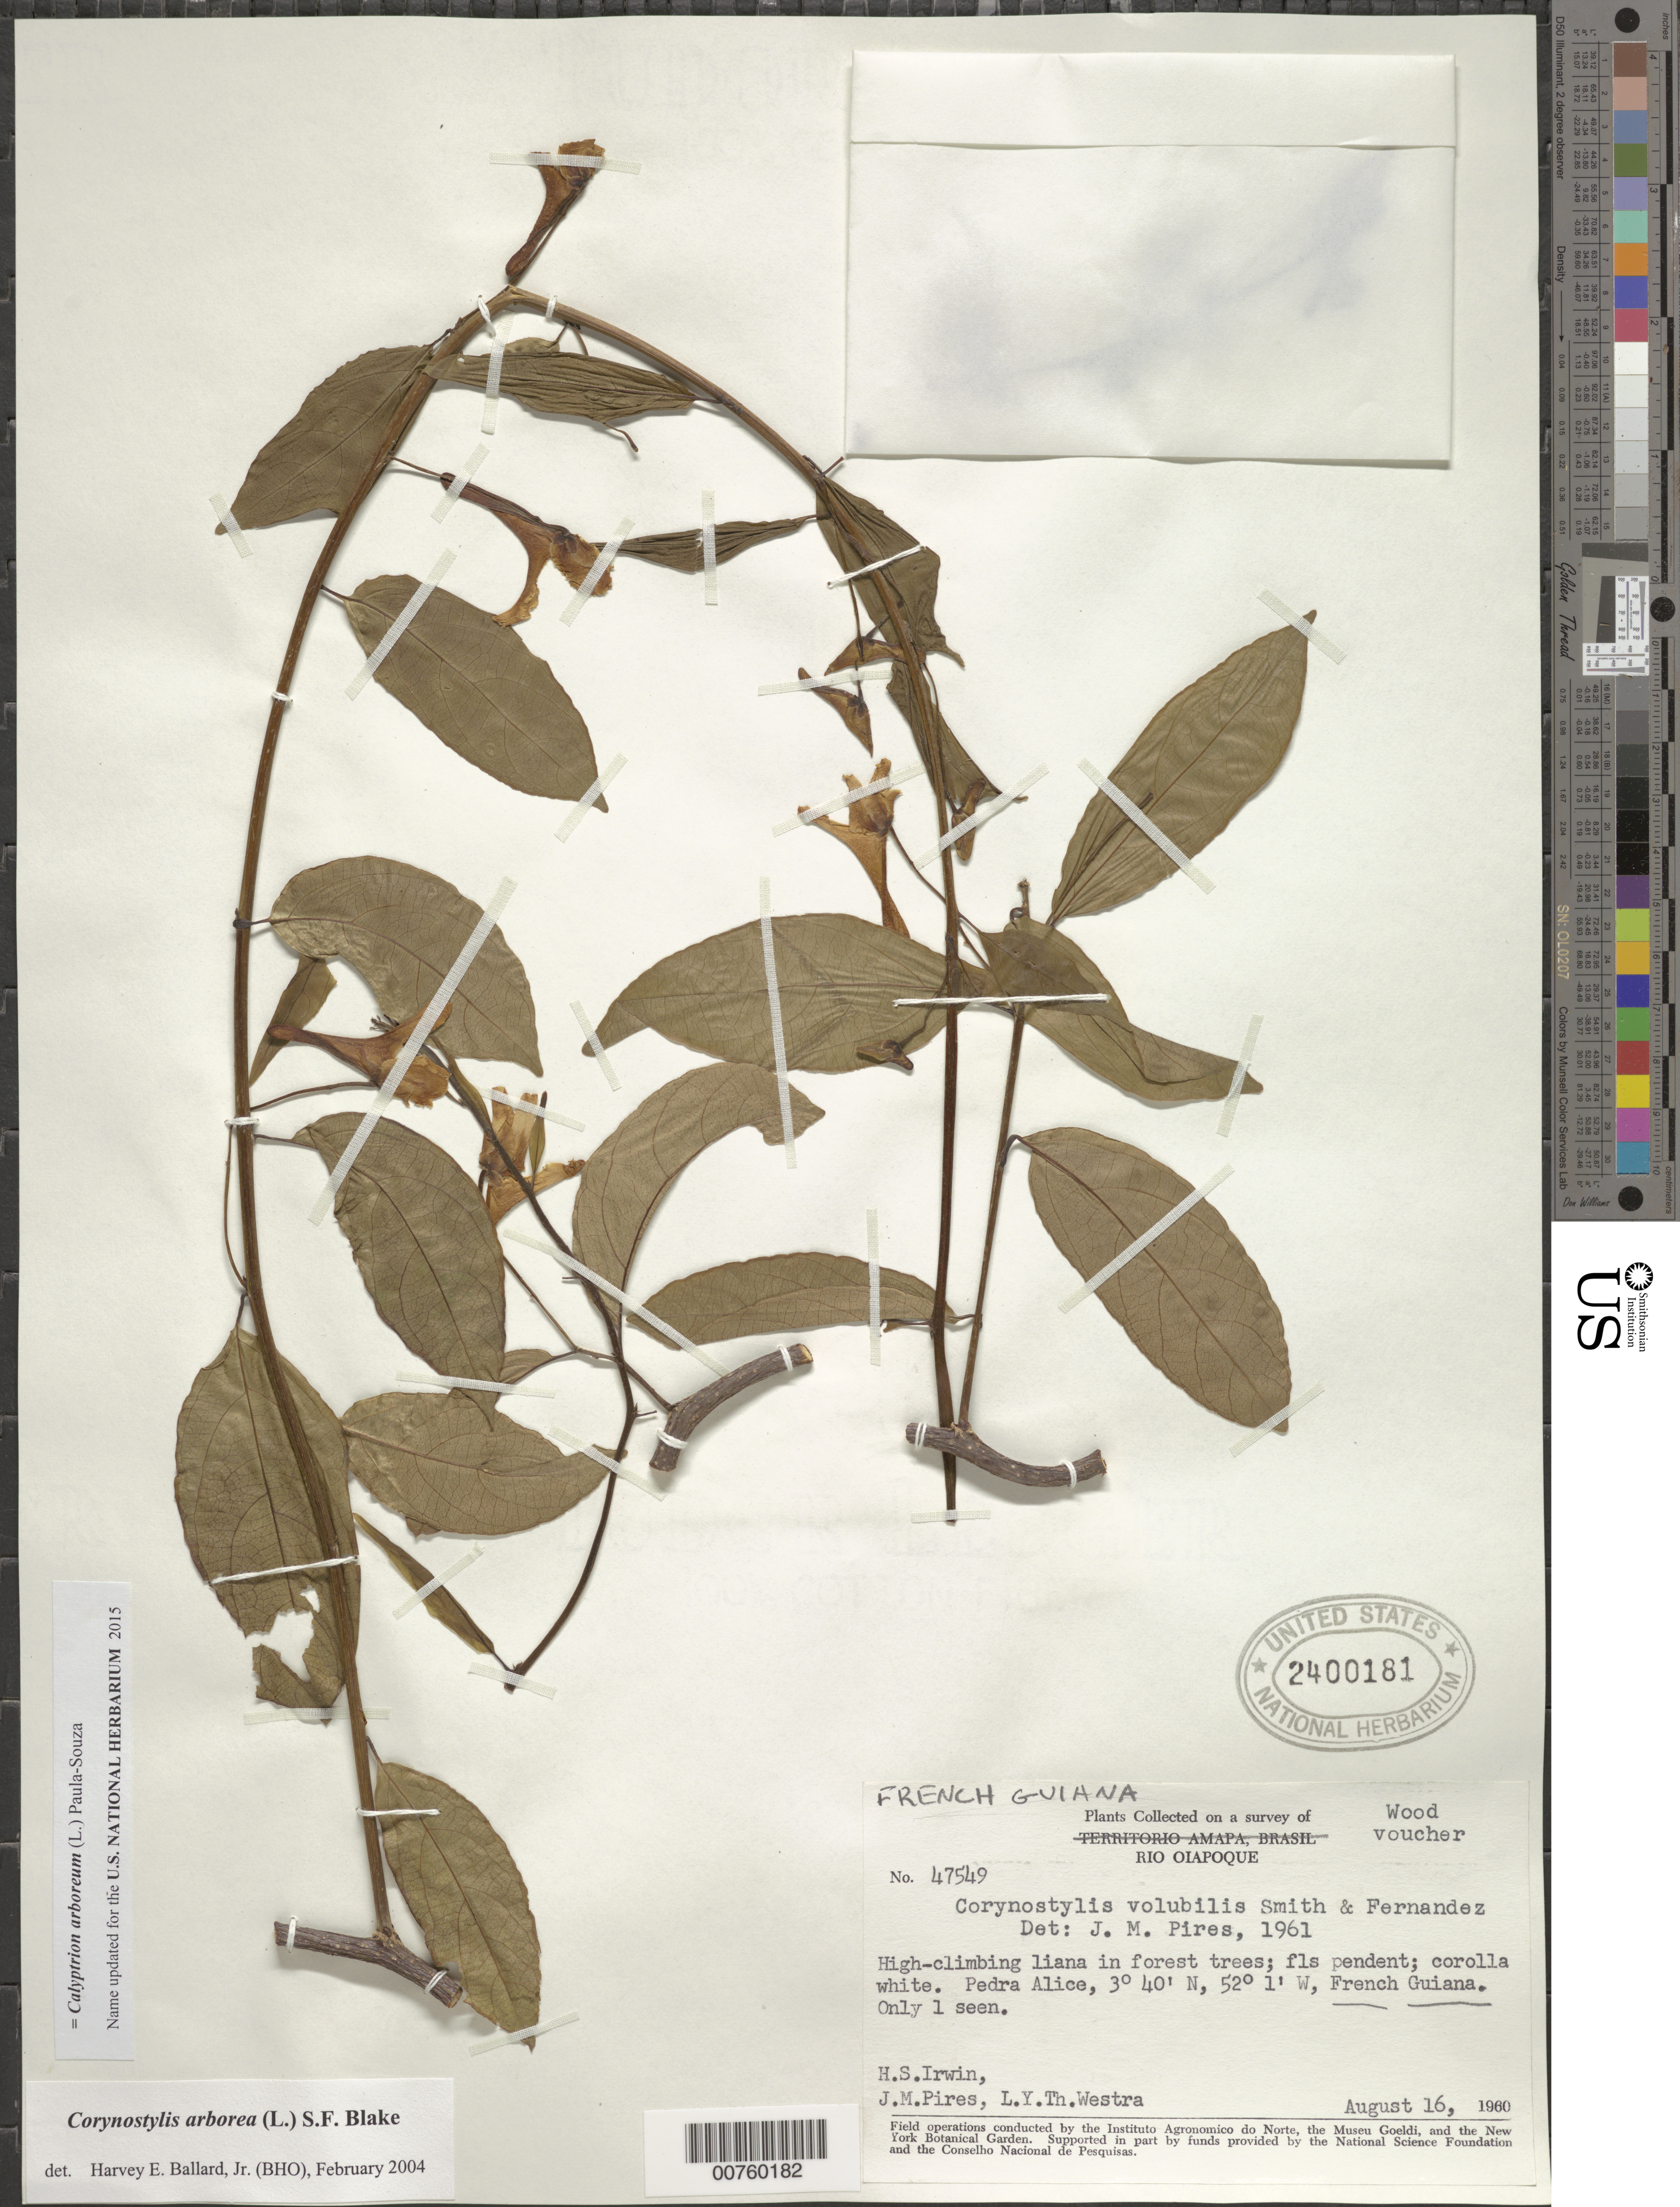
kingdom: Plantae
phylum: Tracheophyta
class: Magnoliopsida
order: Malpighiales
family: Violaceae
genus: Calyptrion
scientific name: Calyptrion arboreum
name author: (L.) Paula-Souza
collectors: H. Irwin, M. J. Pires & L. Y. T. Westra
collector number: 47549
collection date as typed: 16-Aug-60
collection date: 1960-08-16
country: French Guiana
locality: Pedra Alice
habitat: Forest trees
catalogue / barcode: US 2400181